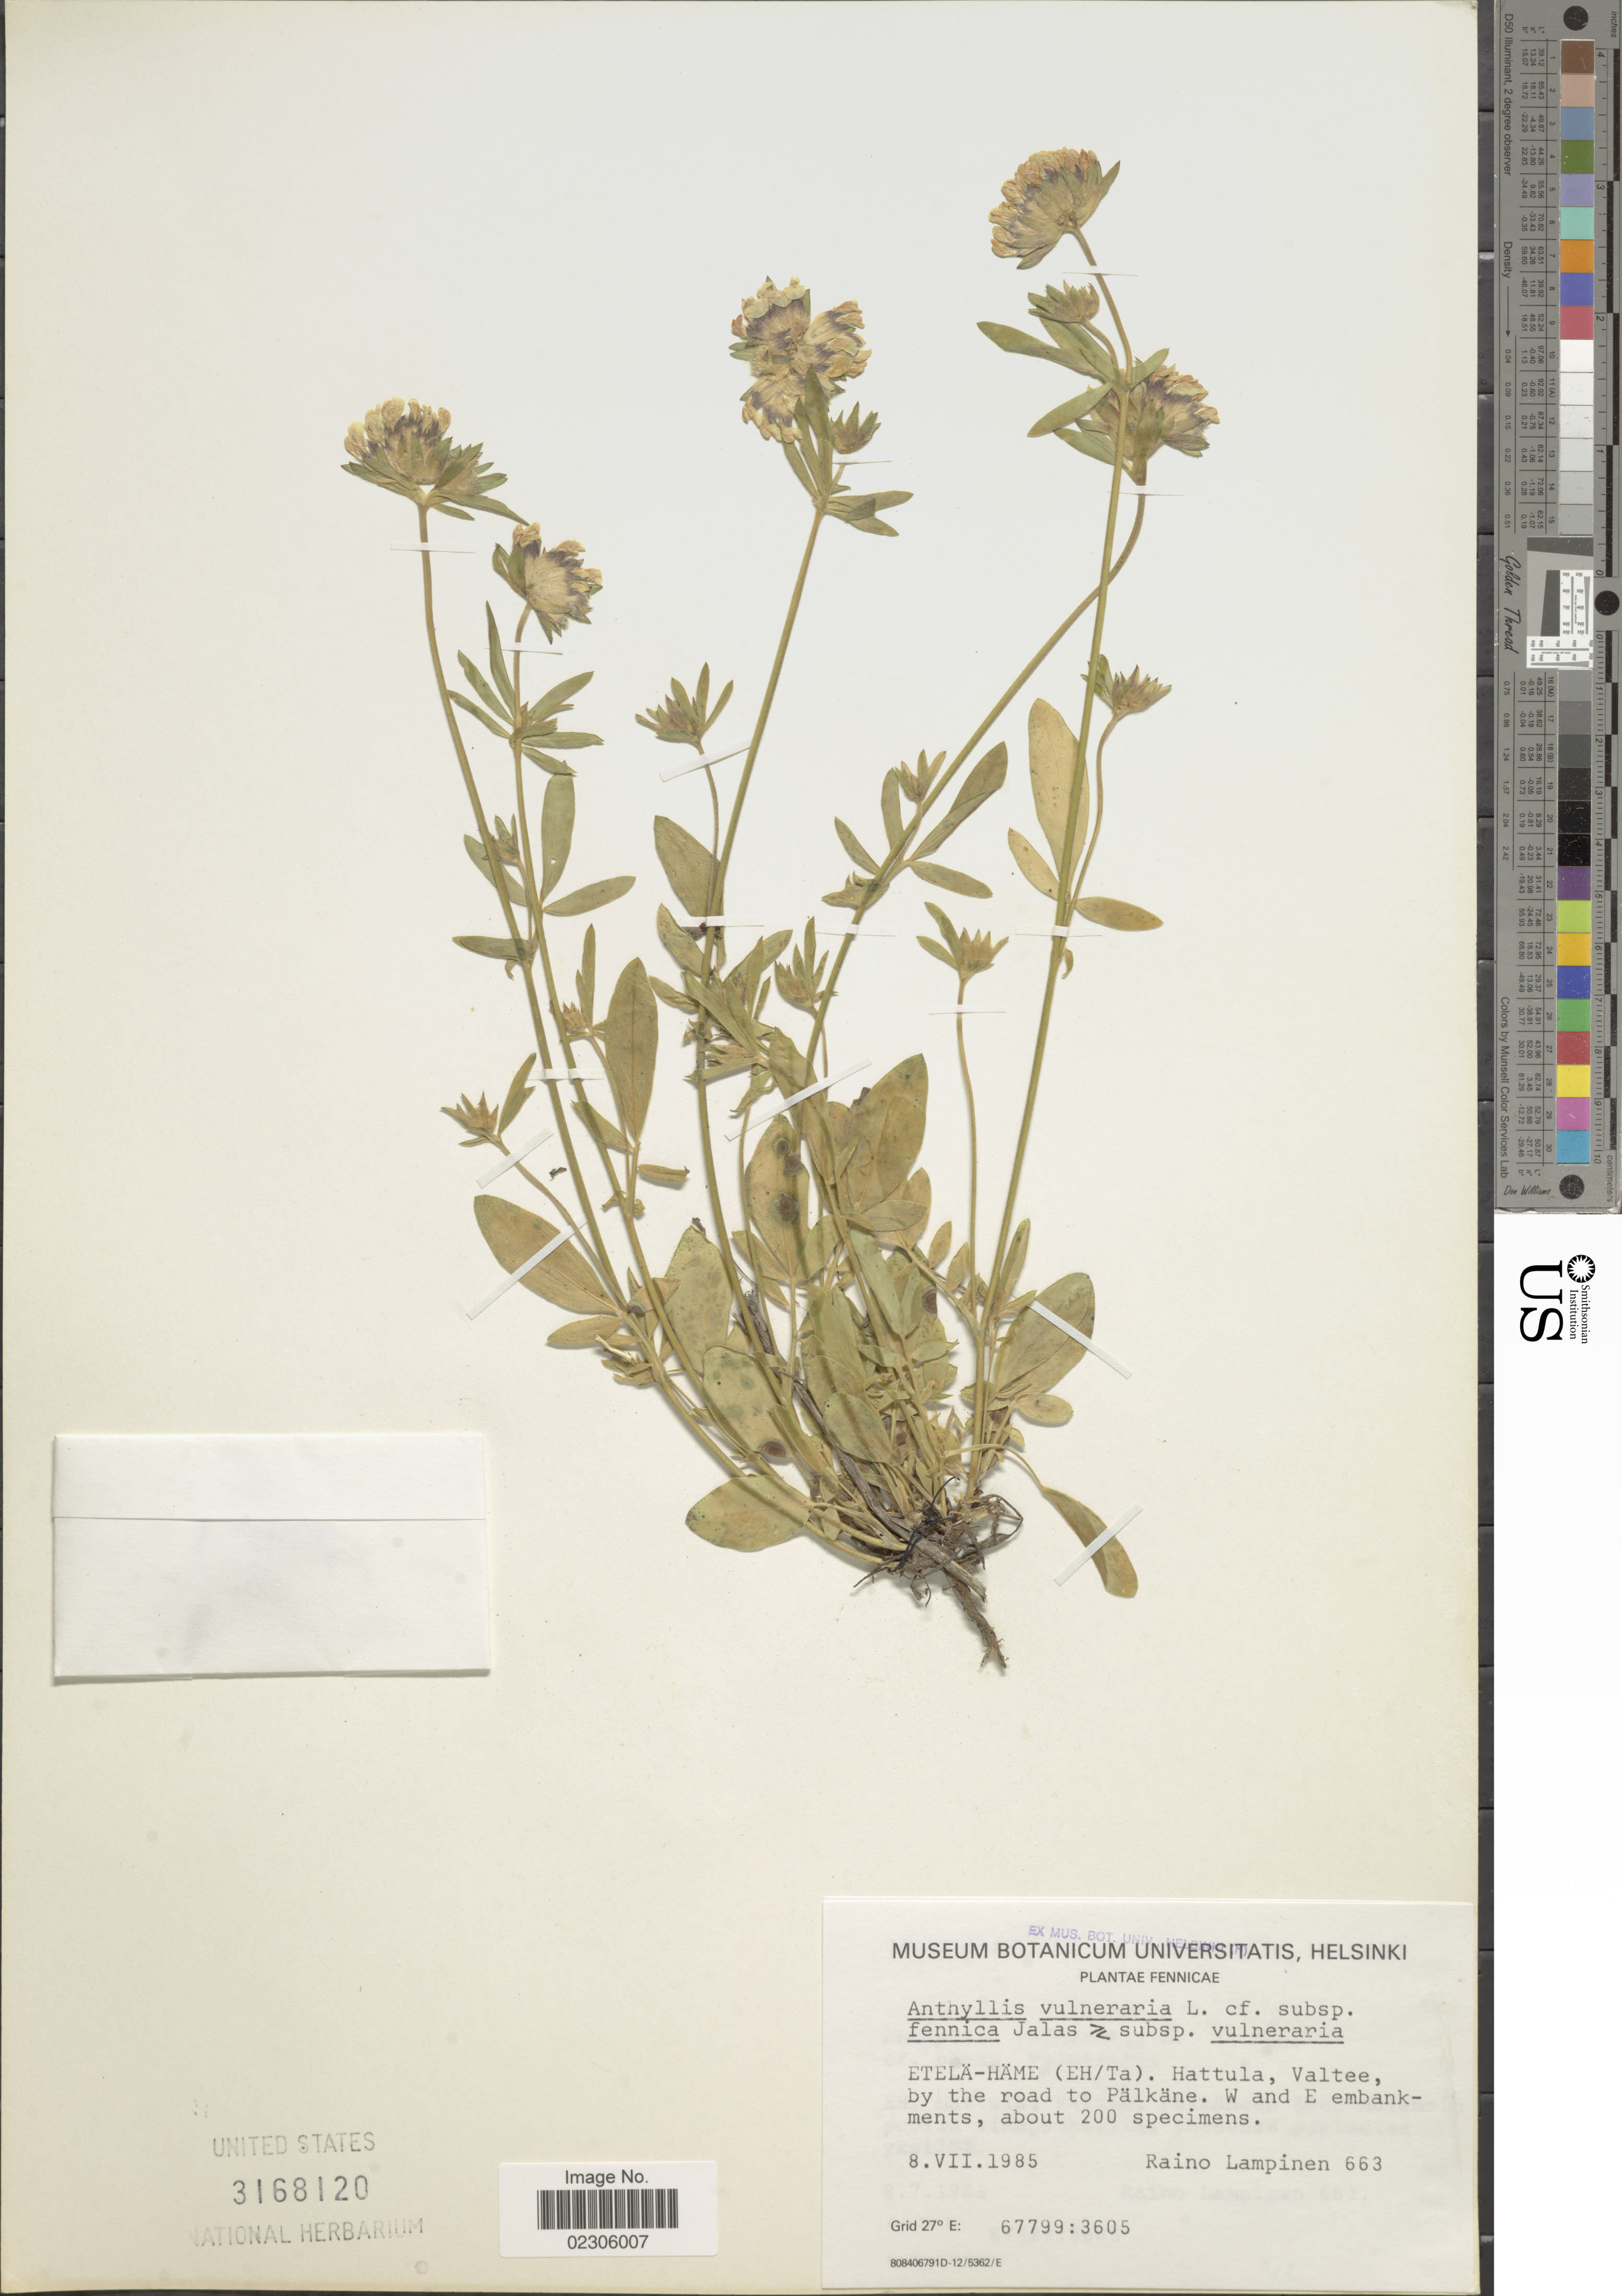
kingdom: Plantae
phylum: Tracheophyta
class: Magnoliopsida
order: Fabales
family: Fabaceae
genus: Anthyllis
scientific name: Anthyllis vulneraria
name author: L.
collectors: R. Lampinen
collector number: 663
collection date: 1985-07-08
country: Finland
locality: Fennicae, Etela-Hame (Eh/Ta), Hattula, Valtee, by the road to Palkane, W and E embankments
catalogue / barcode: US 3168120